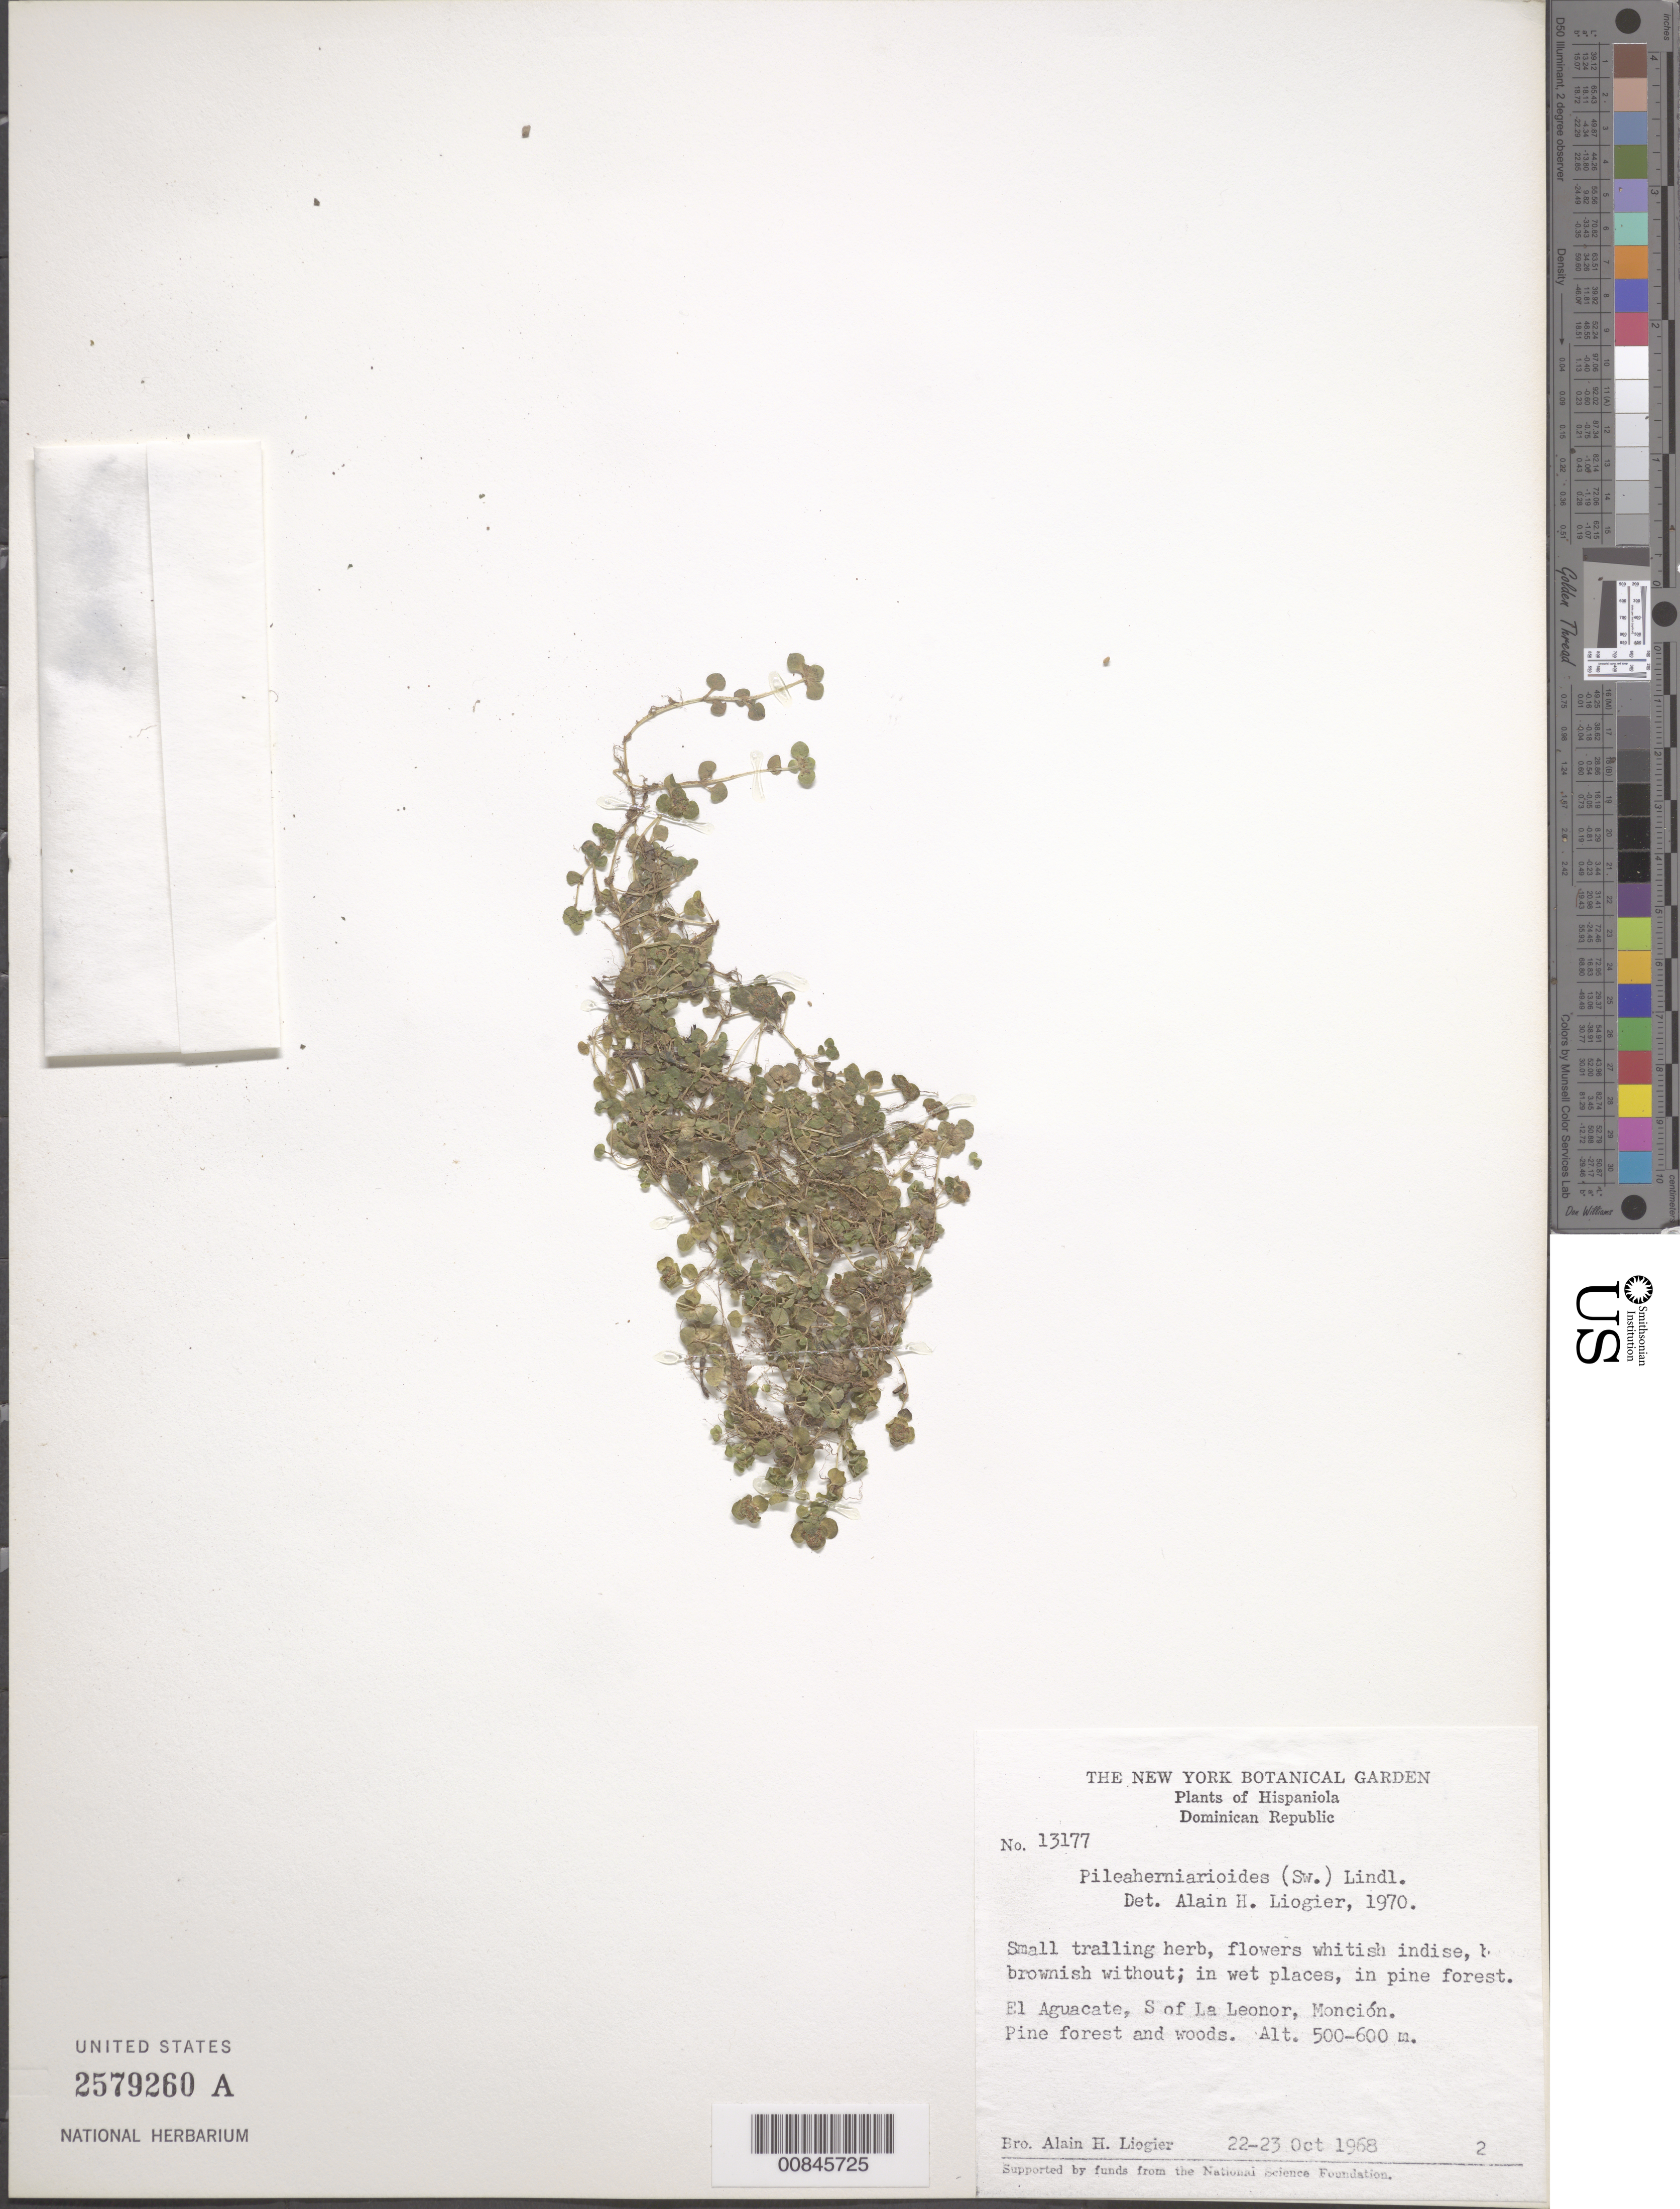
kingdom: Plantae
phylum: Tracheophyta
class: Magnoliopsida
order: Rosales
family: Urticaceae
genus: Pilea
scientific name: Pilea herniarioides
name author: (Sw.) Lindl.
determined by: Liogier, Alain H.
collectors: A. H. Liogier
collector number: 13177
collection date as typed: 22 Oct 1968 to 23 Oct 1968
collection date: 1968-10-22/1968-10-23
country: Dominican Republic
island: Hispaniola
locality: El Aguacate, S of La Leonor, Monción.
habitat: In wet places. In pine forest and woods.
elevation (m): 500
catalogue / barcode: US 2579260A